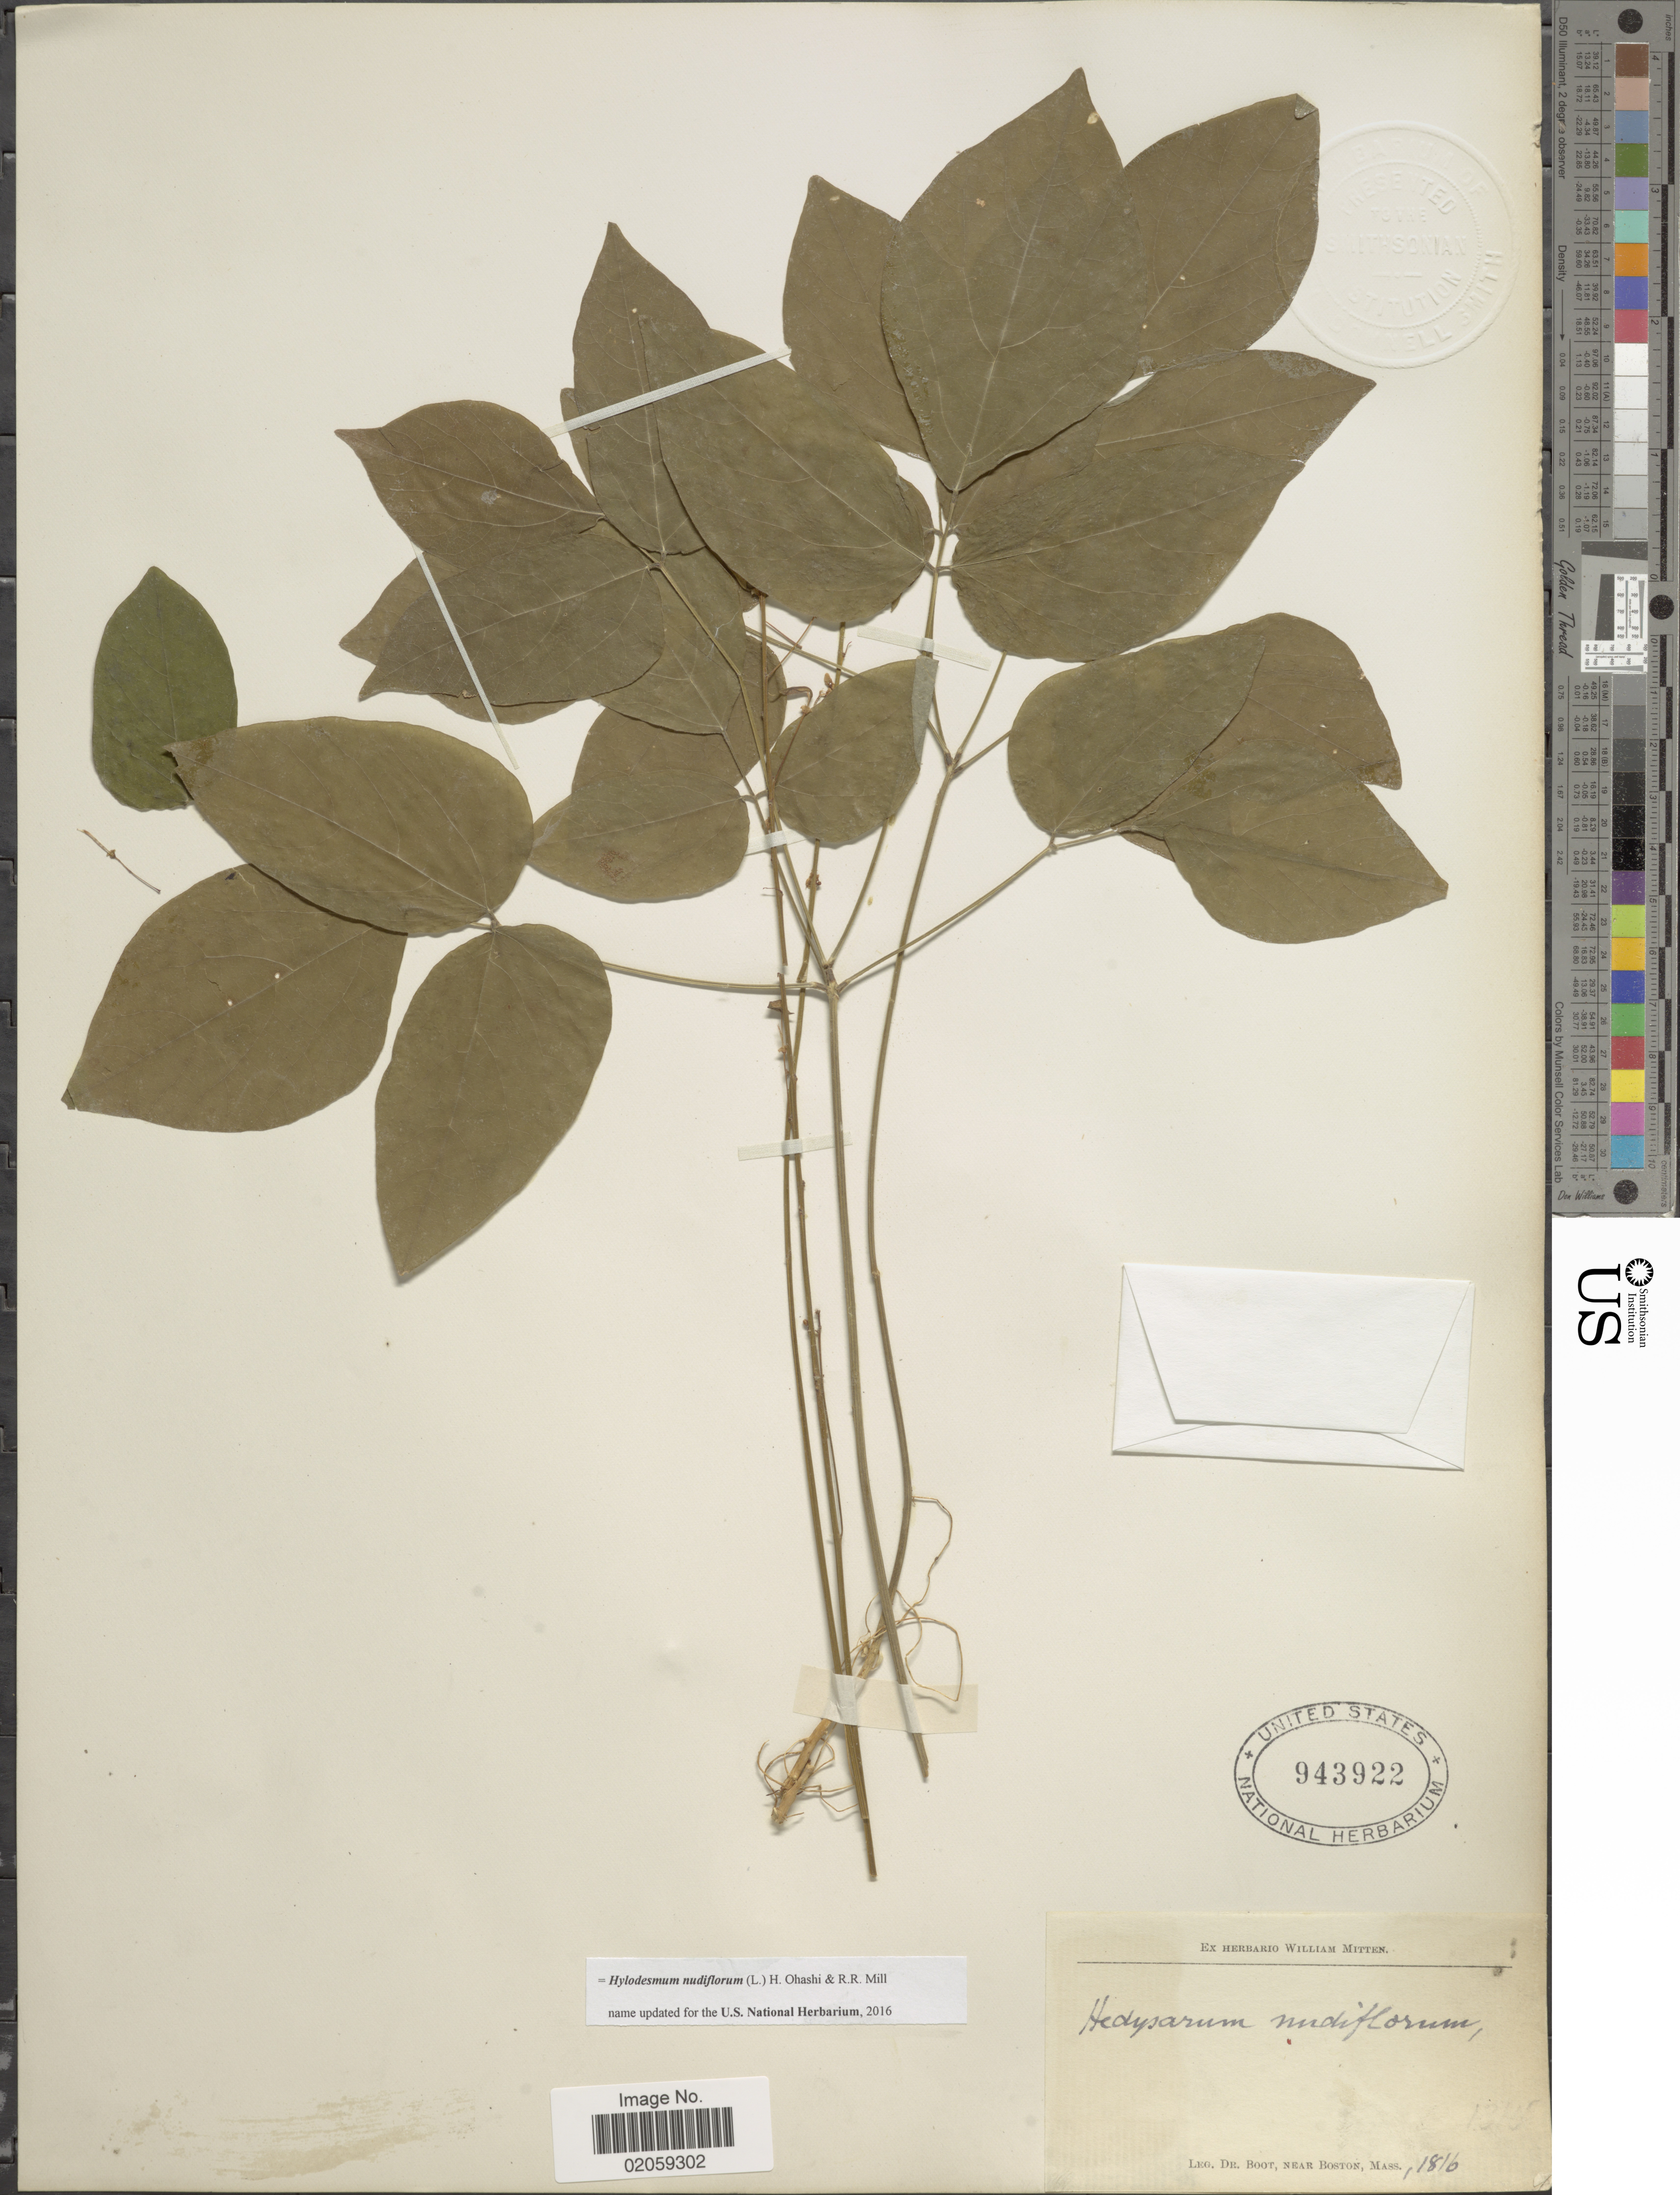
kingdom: Plantae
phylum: Tracheophyta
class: Magnoliopsida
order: Fabales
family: Fabaceae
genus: Hylodesmum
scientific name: Hylodesmum nudiflorum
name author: (L.) H. Ohashi & R.R. Mill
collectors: Boot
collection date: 1816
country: United States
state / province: Massachusetts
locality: Near Boston, Mass.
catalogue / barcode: US 943922